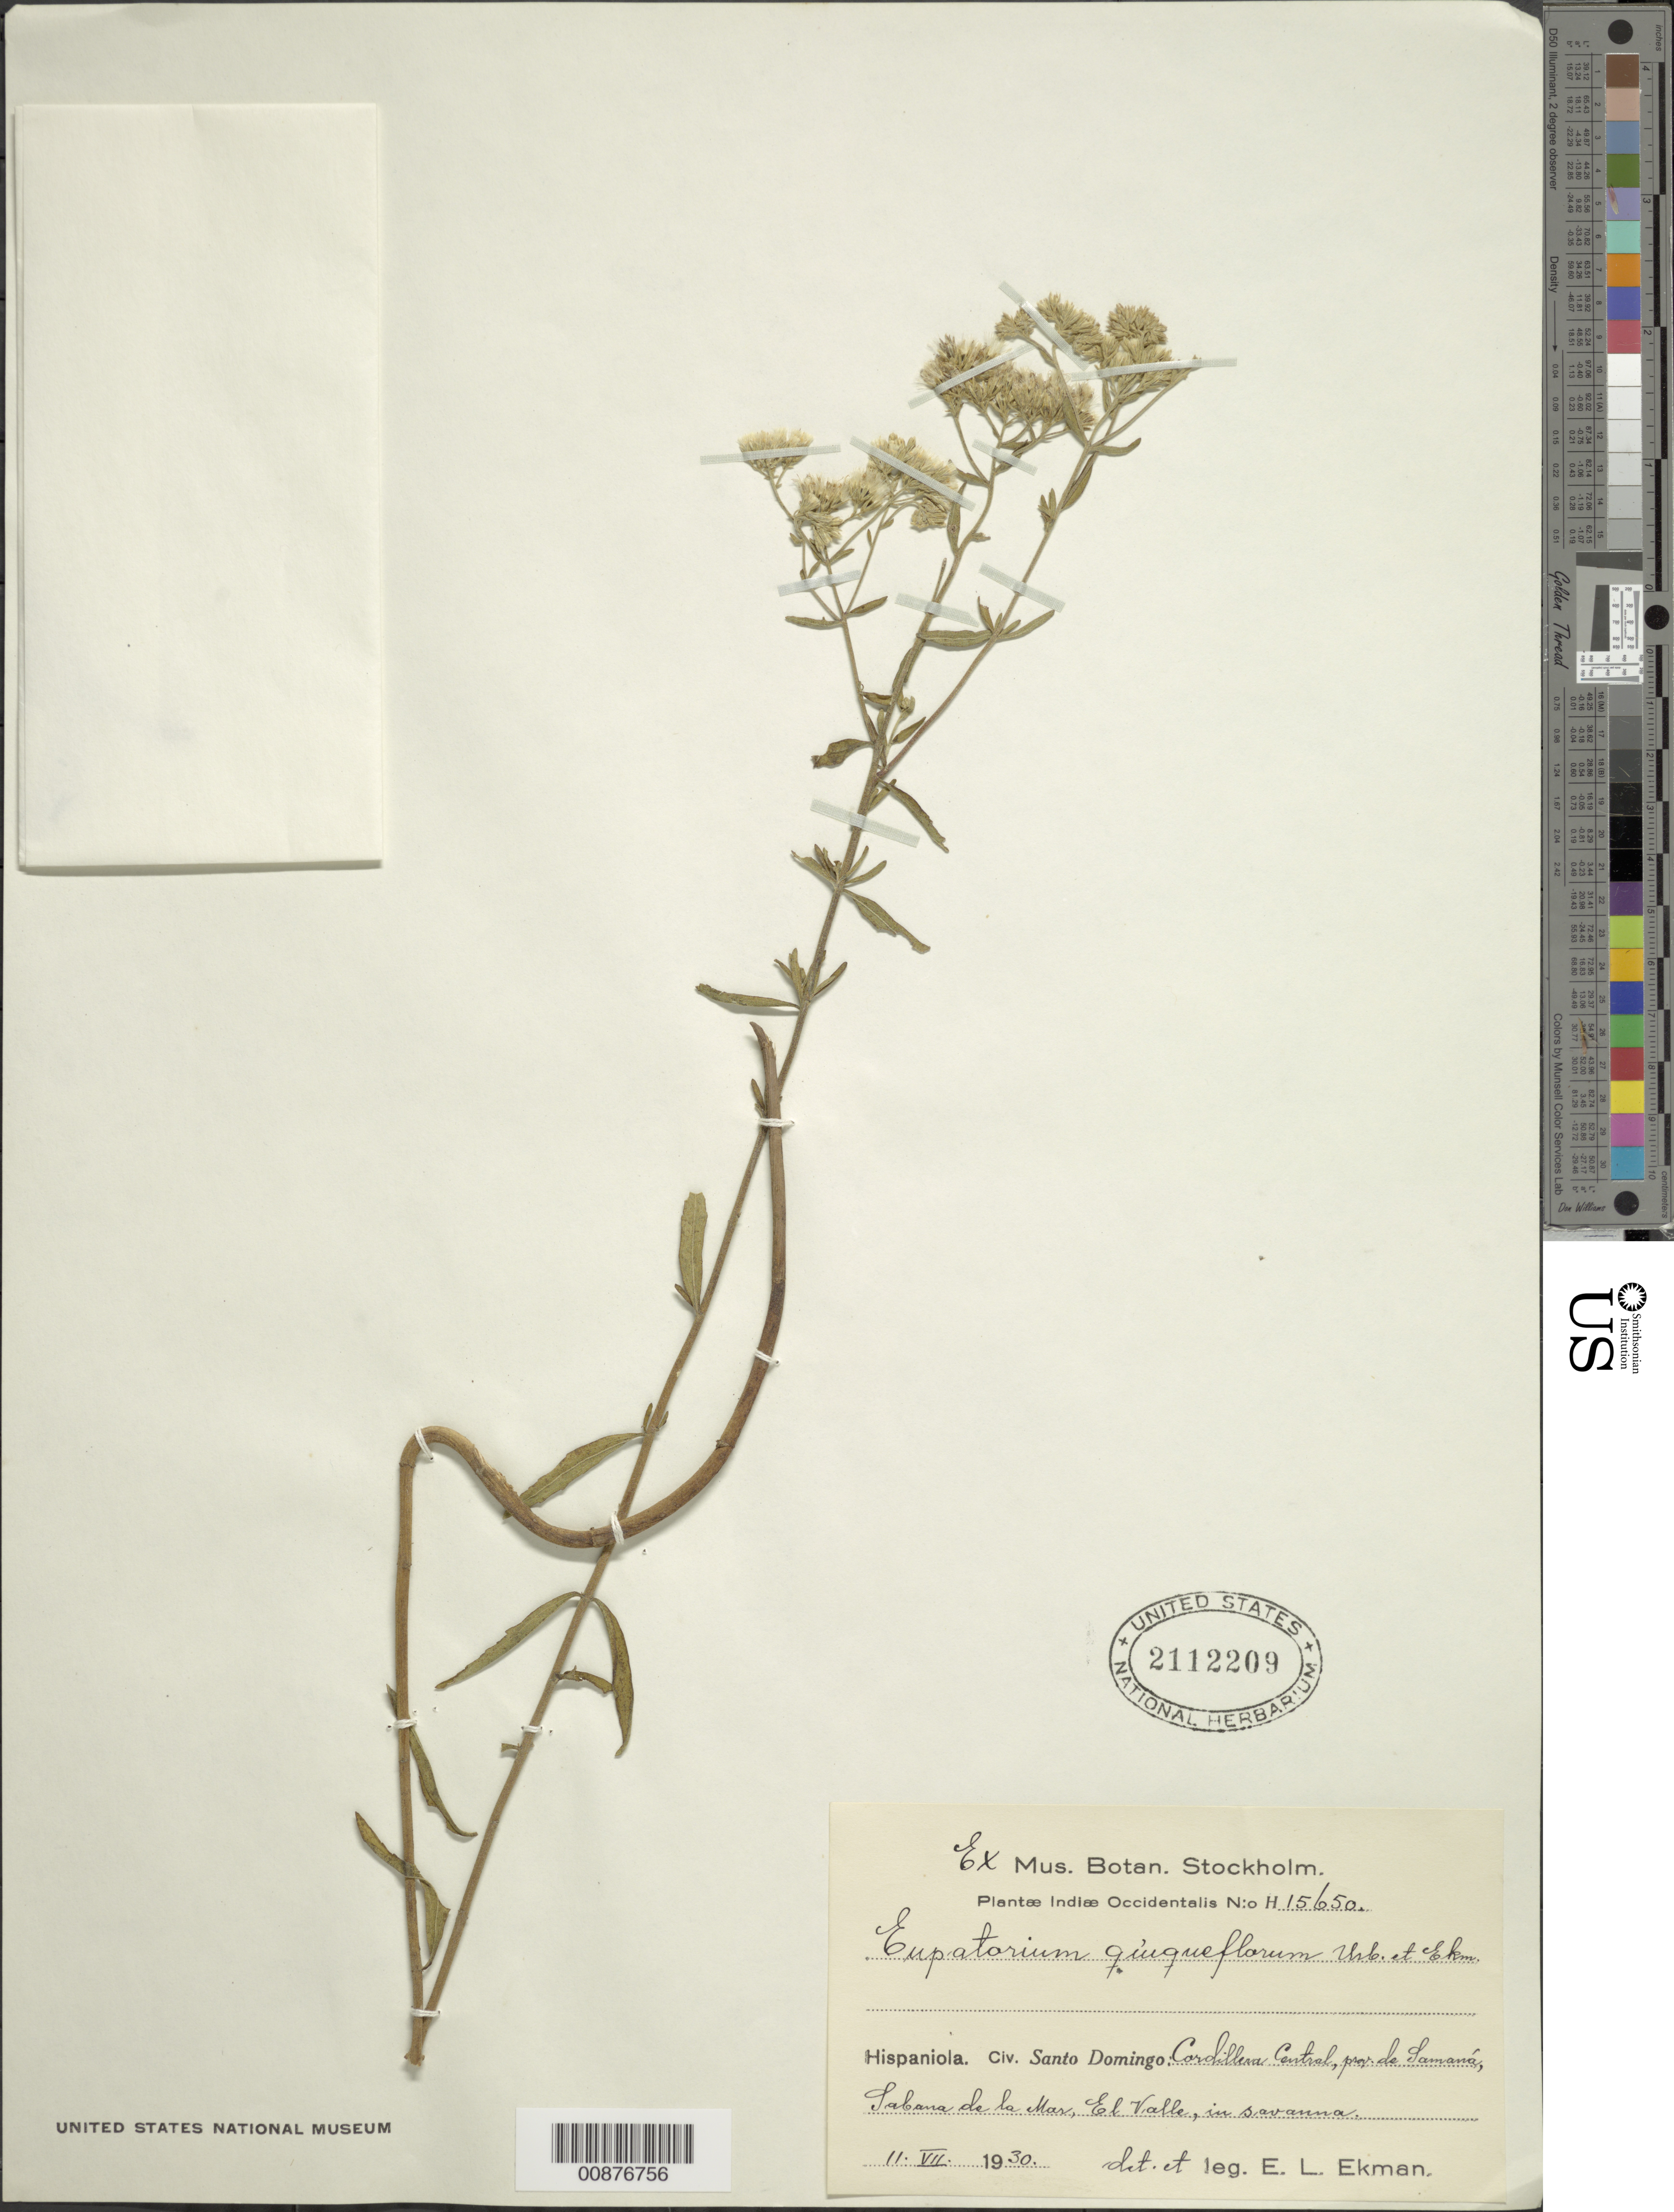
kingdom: Plantae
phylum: Tracheophyta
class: Magnoliopsida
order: Asterales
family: Asteraceae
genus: Eupatorium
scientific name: Eupatorium quinqueflorum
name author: Urb. & Ekman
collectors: E. L. Ekman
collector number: H 15650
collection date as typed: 11 Jul 1930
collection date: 1930-07-11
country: Dominican Republic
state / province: Samaná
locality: Civ. Santo Domingo. Cordillera Central, Sabana de la Mar, El Valle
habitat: Sabana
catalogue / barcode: US 2112209